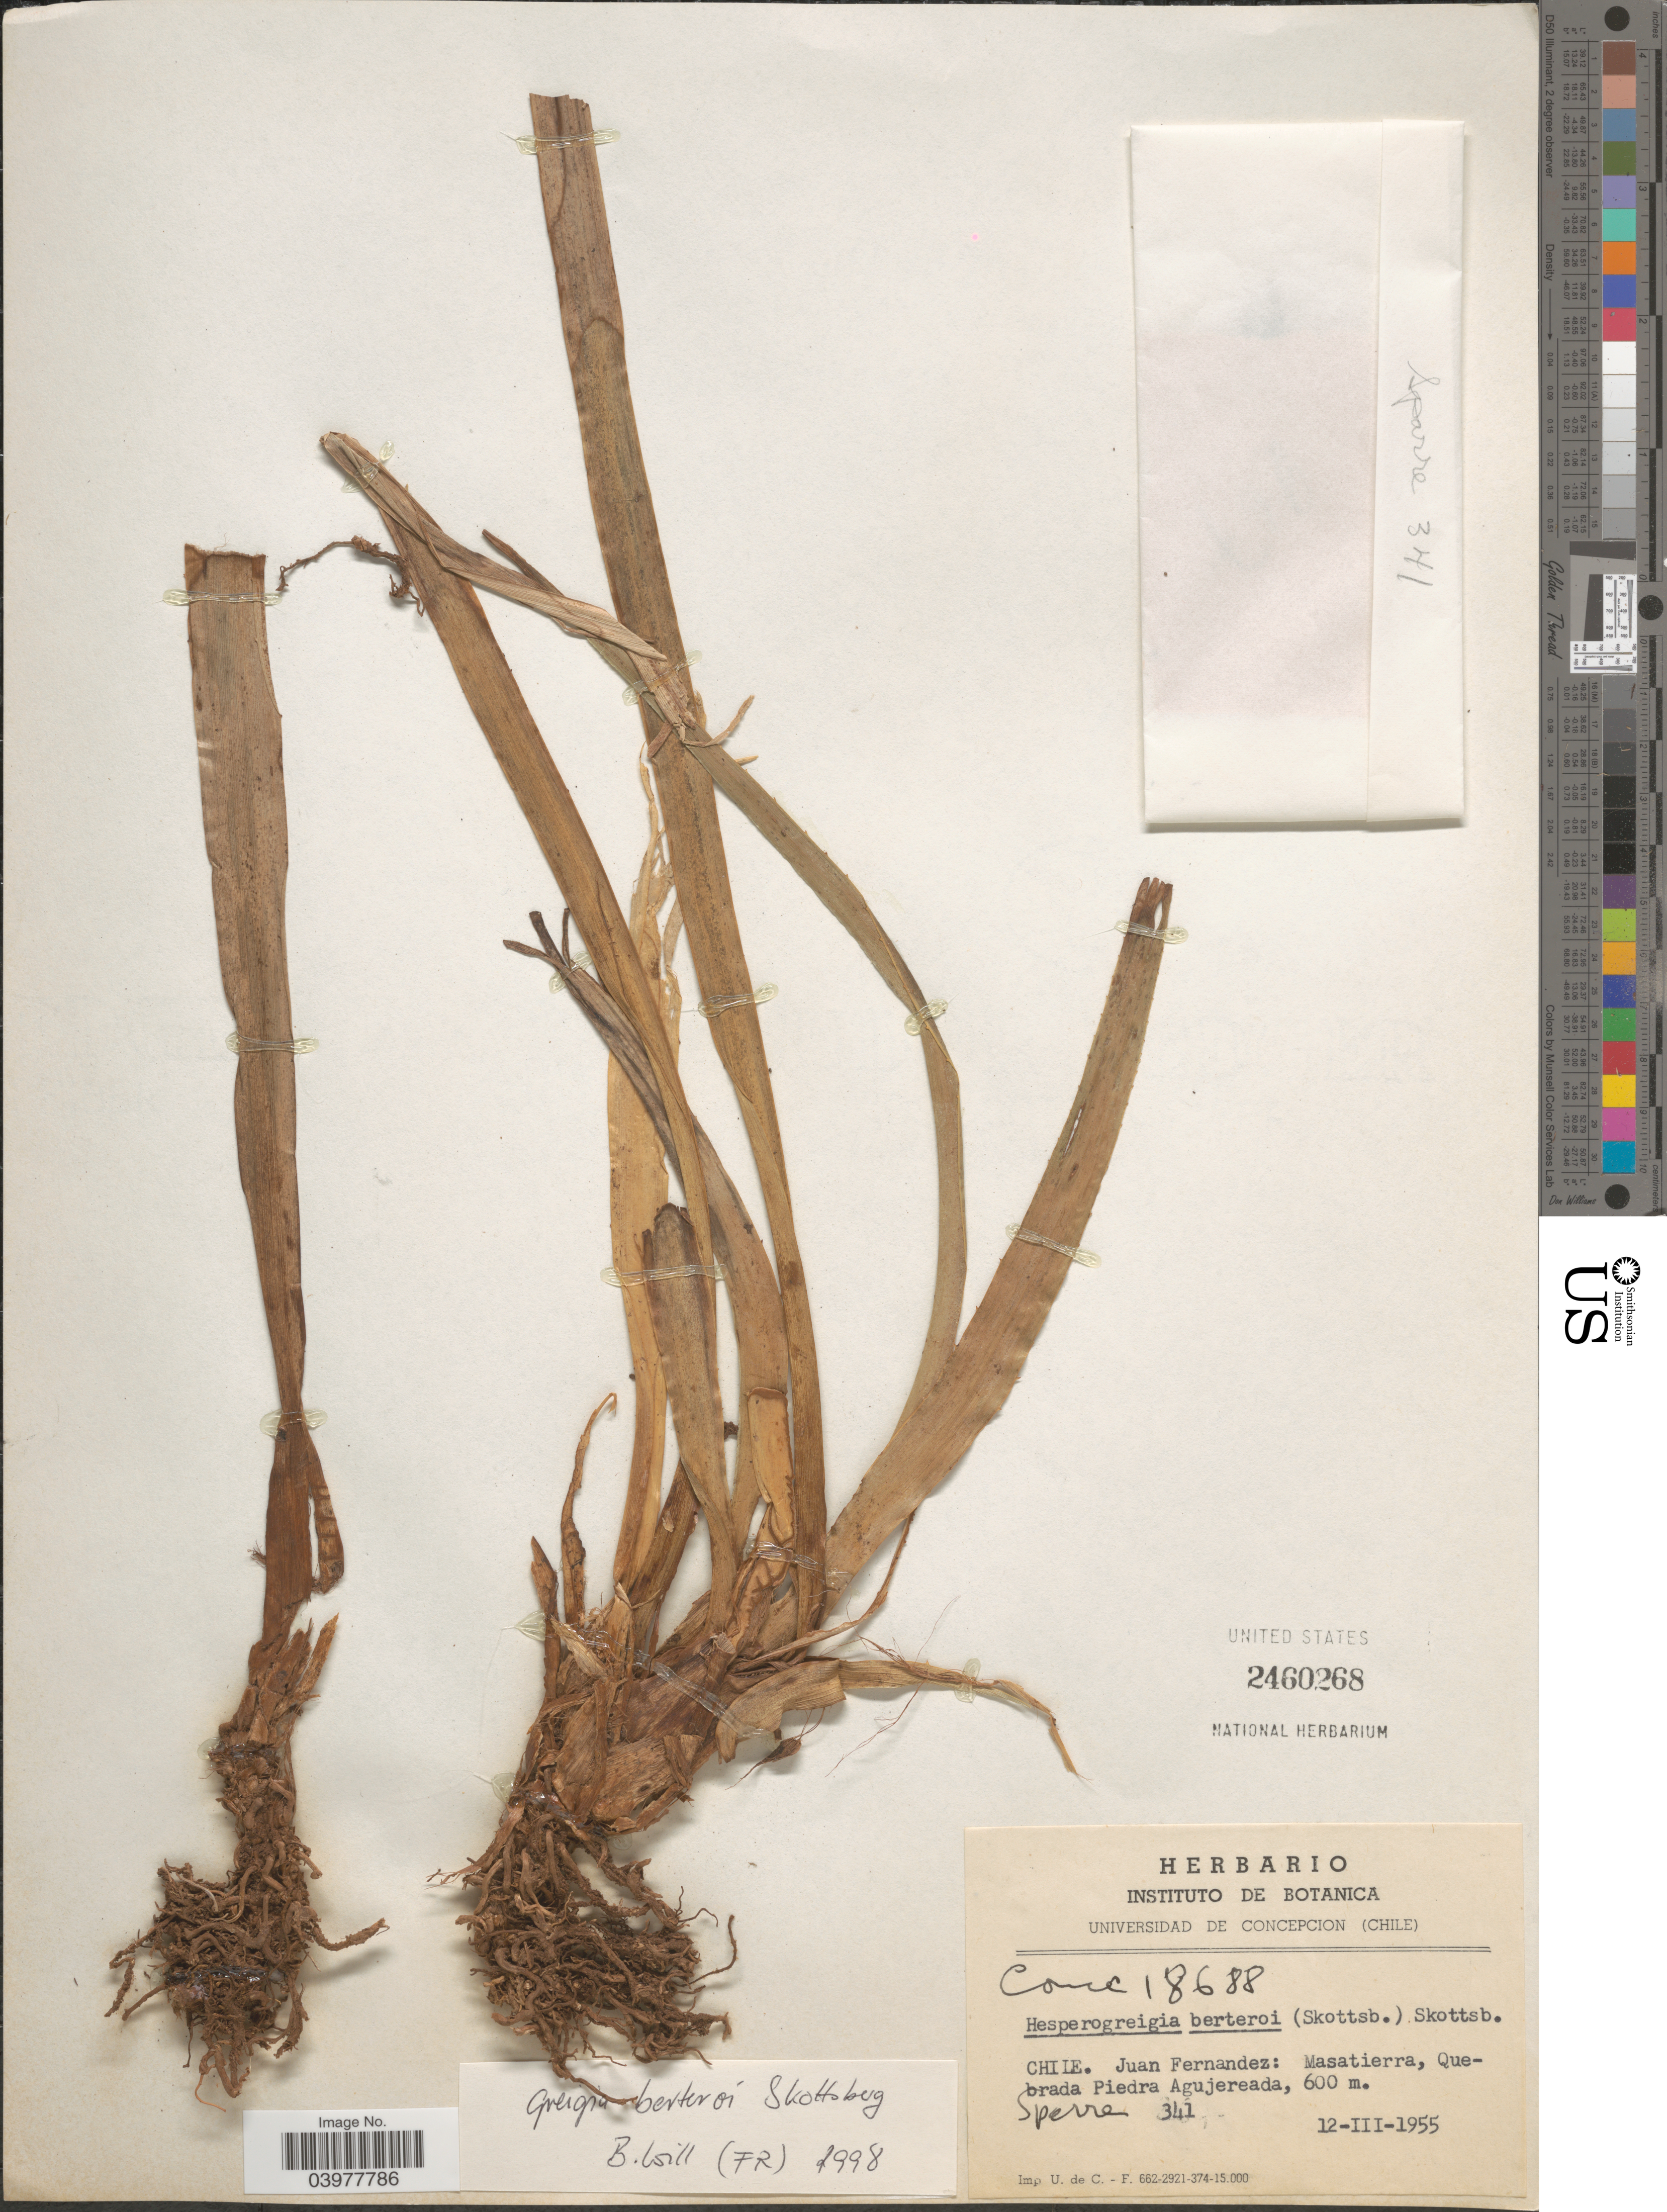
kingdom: Plantae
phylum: Tracheophyta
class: Liliopsida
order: Poales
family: Bromeliaceae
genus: Greigia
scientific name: Greigia berteroi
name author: Skottsb.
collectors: Sparre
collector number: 341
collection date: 1955-03-12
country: Chile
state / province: Valparaíso (V)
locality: Juan Fernandez: Masatierra, Quebrada Piedra Agujereada.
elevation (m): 600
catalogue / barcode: US 2460268